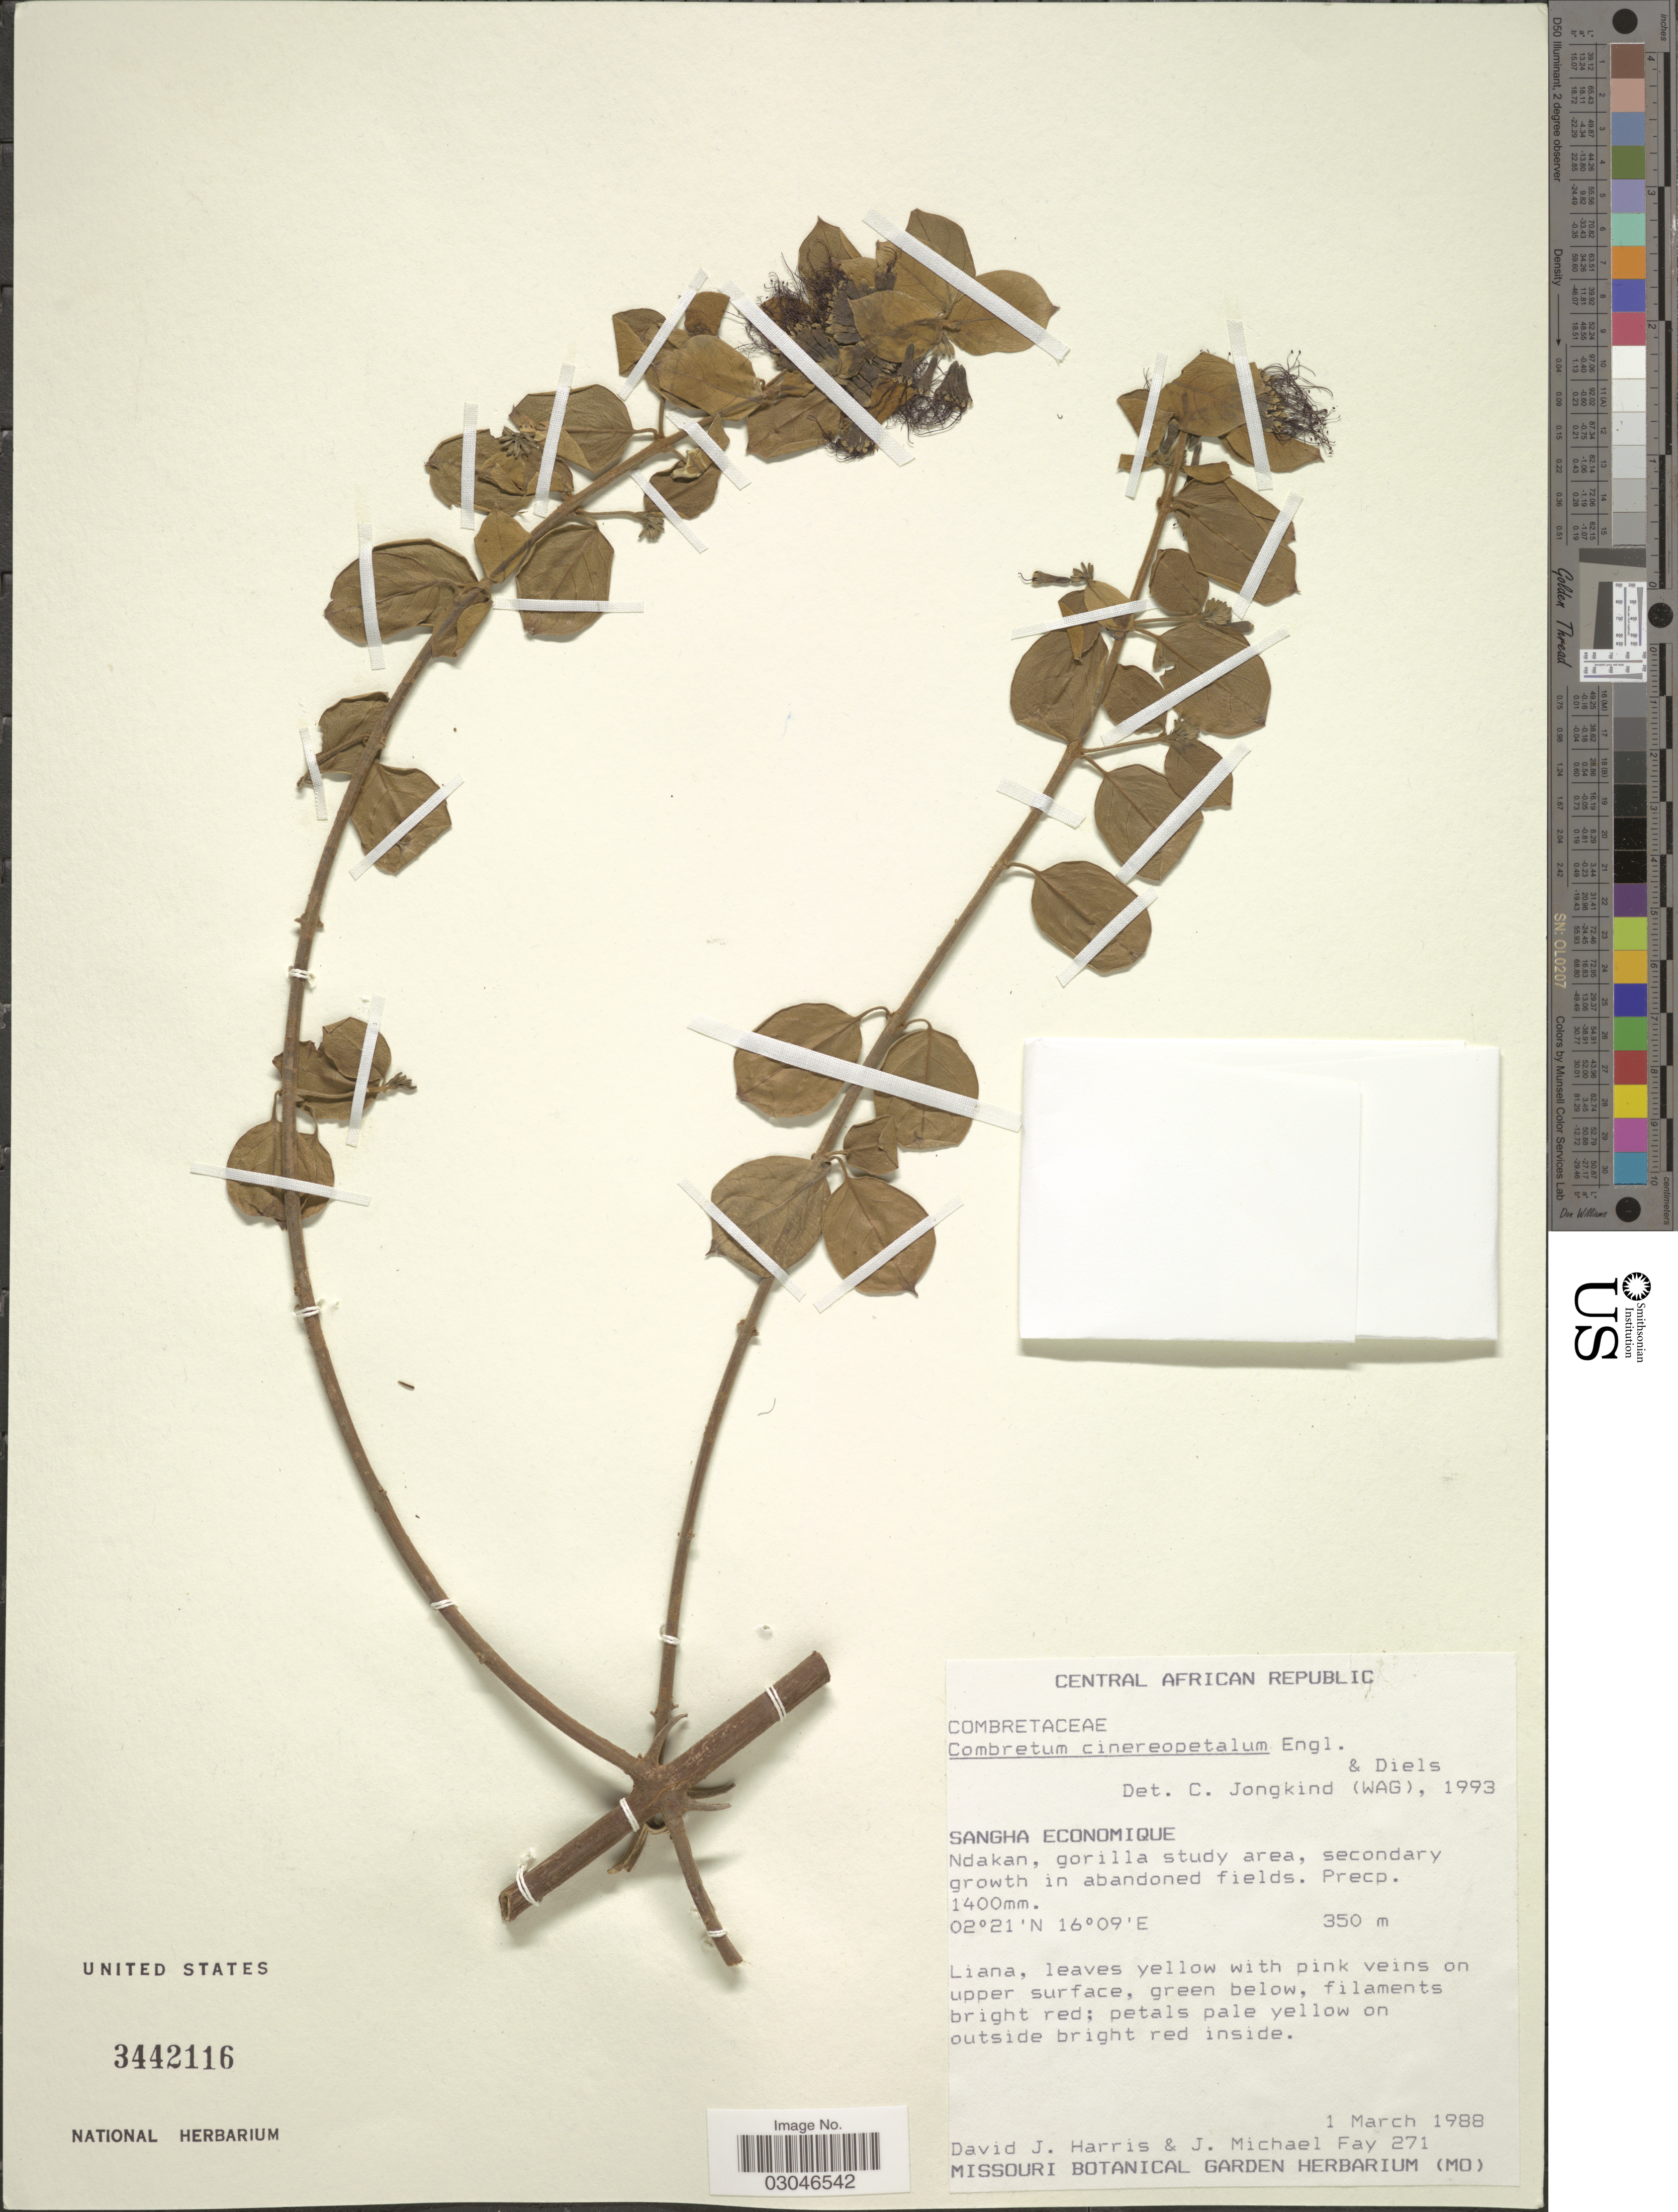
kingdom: Plantae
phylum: Tracheophyta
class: Magnoliopsida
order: Myrtales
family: Combretaceae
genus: Combretum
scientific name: Combretum cinereopetalum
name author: Engl. & Diels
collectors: D. J. Harris & J. M. Fay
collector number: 271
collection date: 1988-03-01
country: Central African Republic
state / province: Sangha-Mbaere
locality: Sangha Economique. Ndakan, gorilla study area.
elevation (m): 350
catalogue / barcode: US 3442116